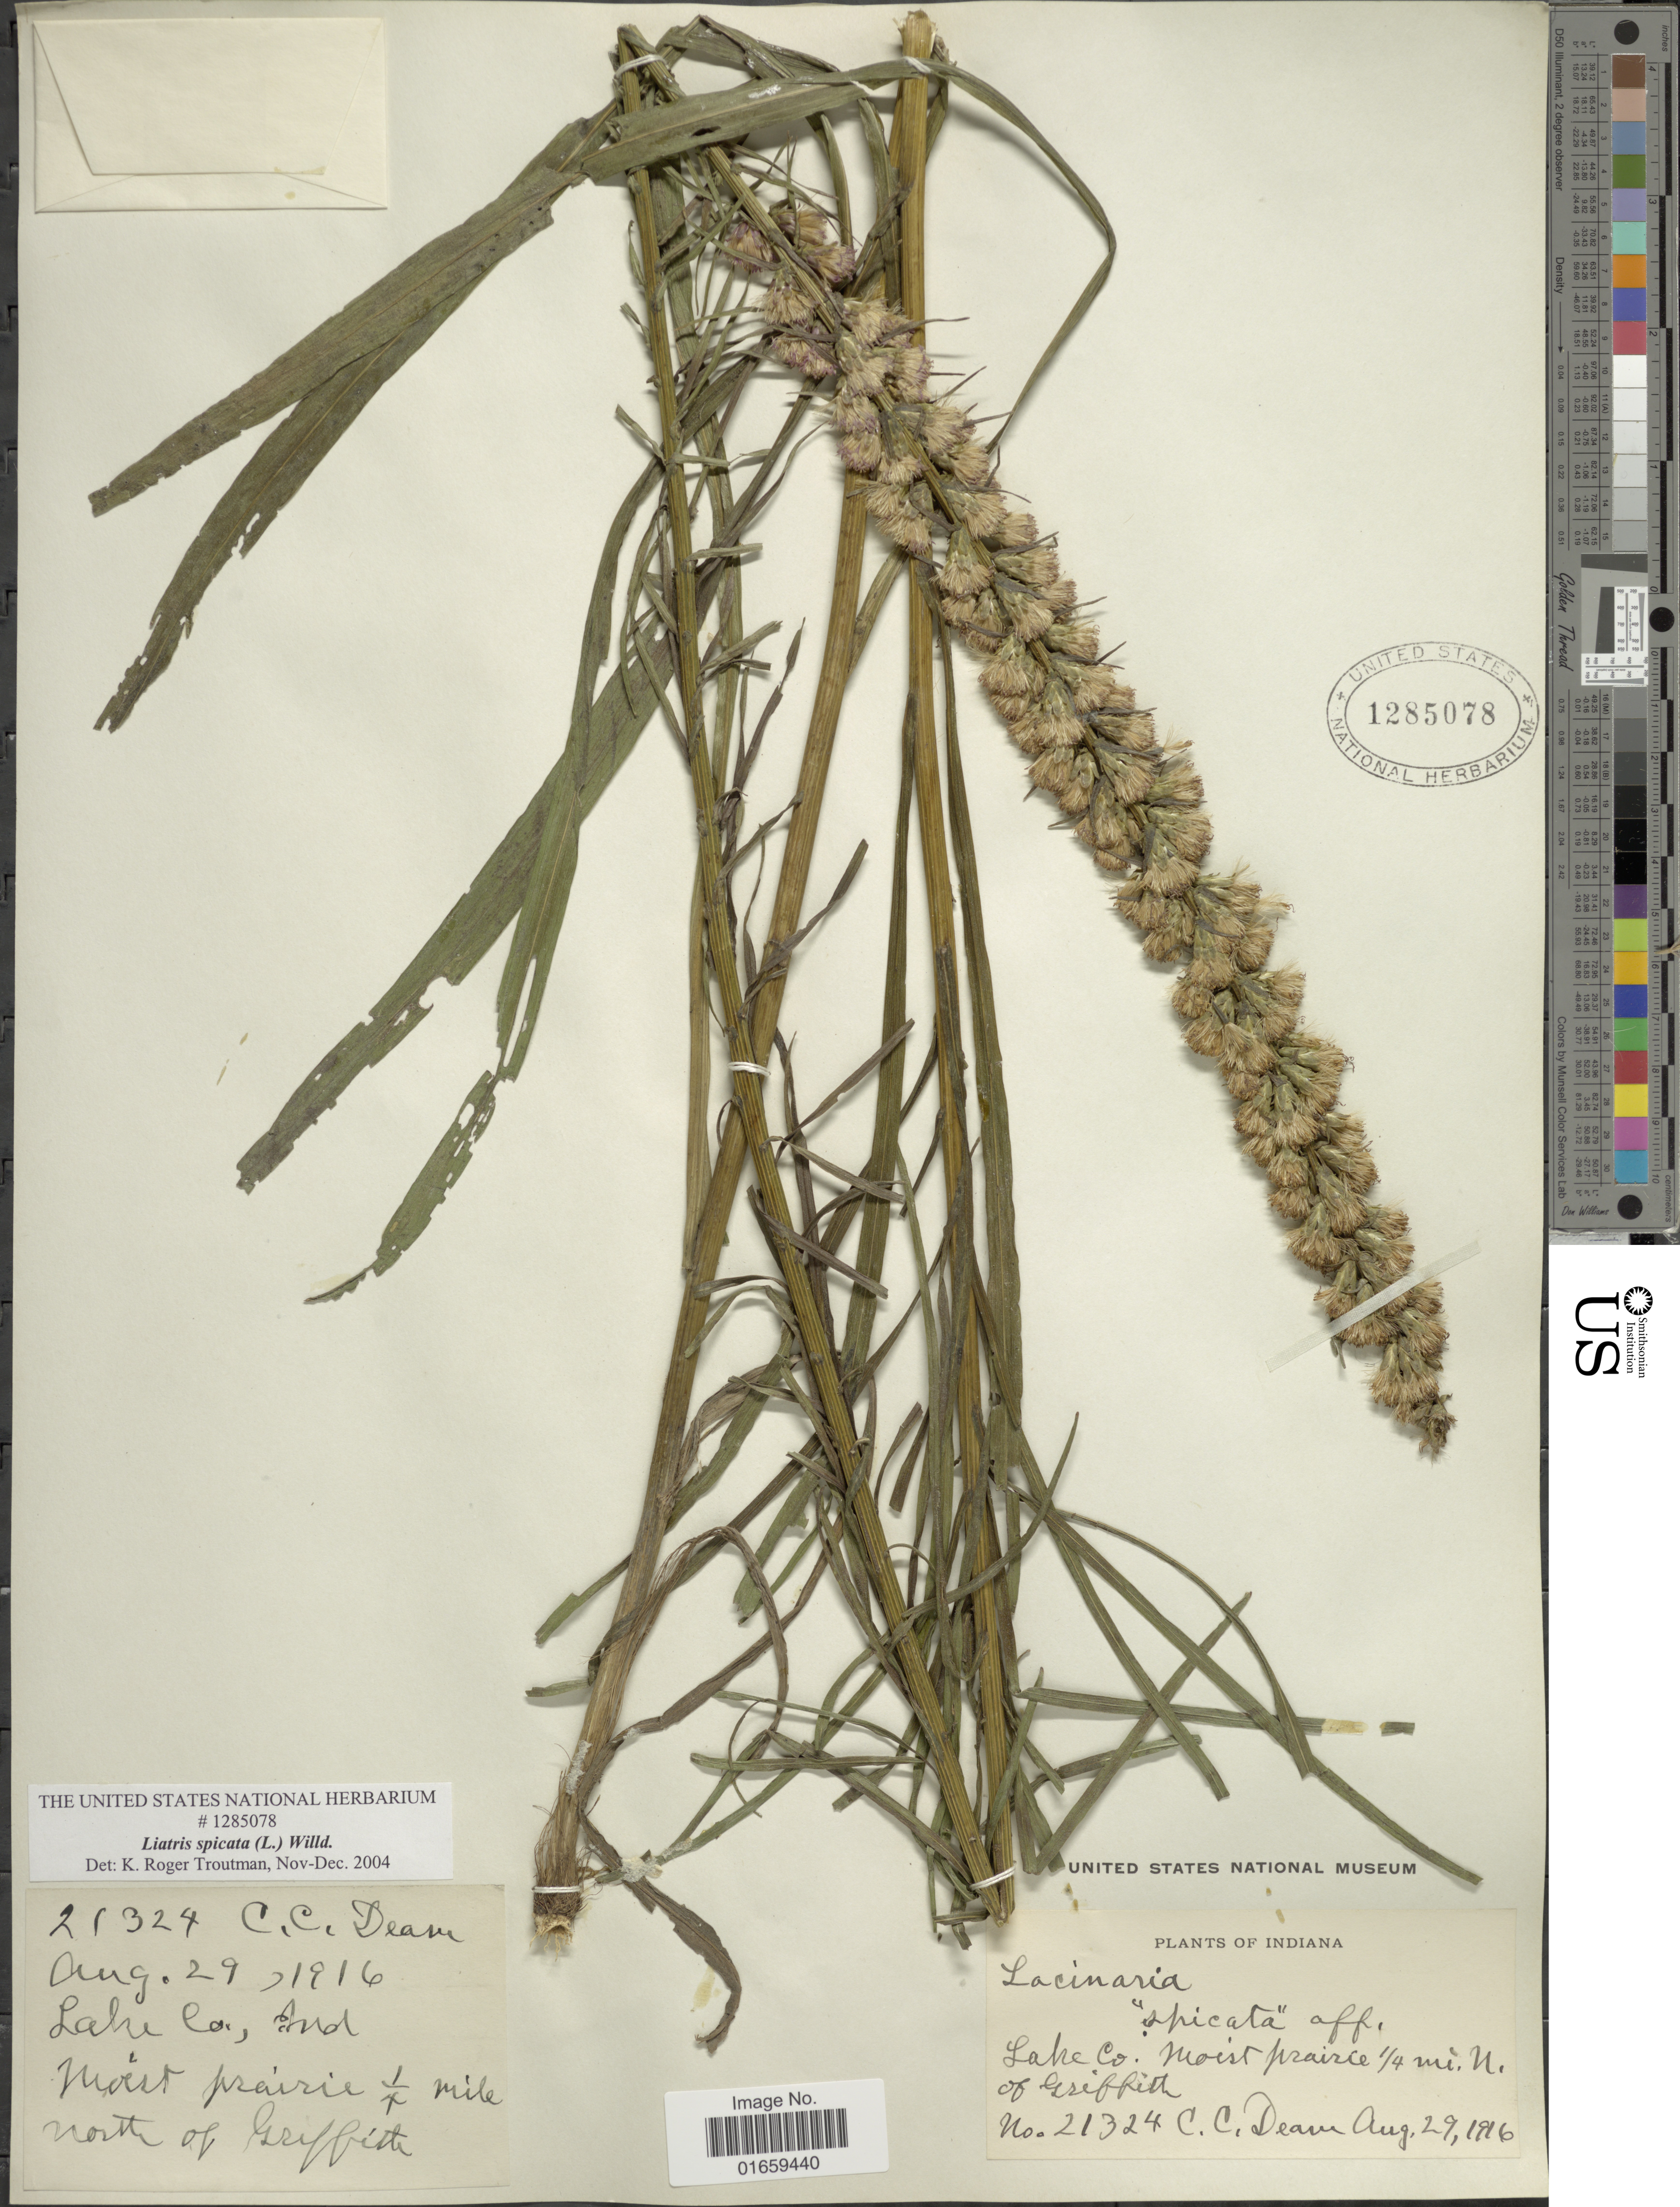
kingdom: Plantae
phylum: Tracheophyta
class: Magnoliopsida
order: Asterales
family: Asteraceae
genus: Liatris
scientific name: Liatris spicata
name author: (L.) Willd.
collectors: C. C. Deam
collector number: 21324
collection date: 1916-08-29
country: United States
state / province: Indiana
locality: Lake Co., moist prairie 1/4 mi. N. of Griffith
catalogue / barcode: US 1285078